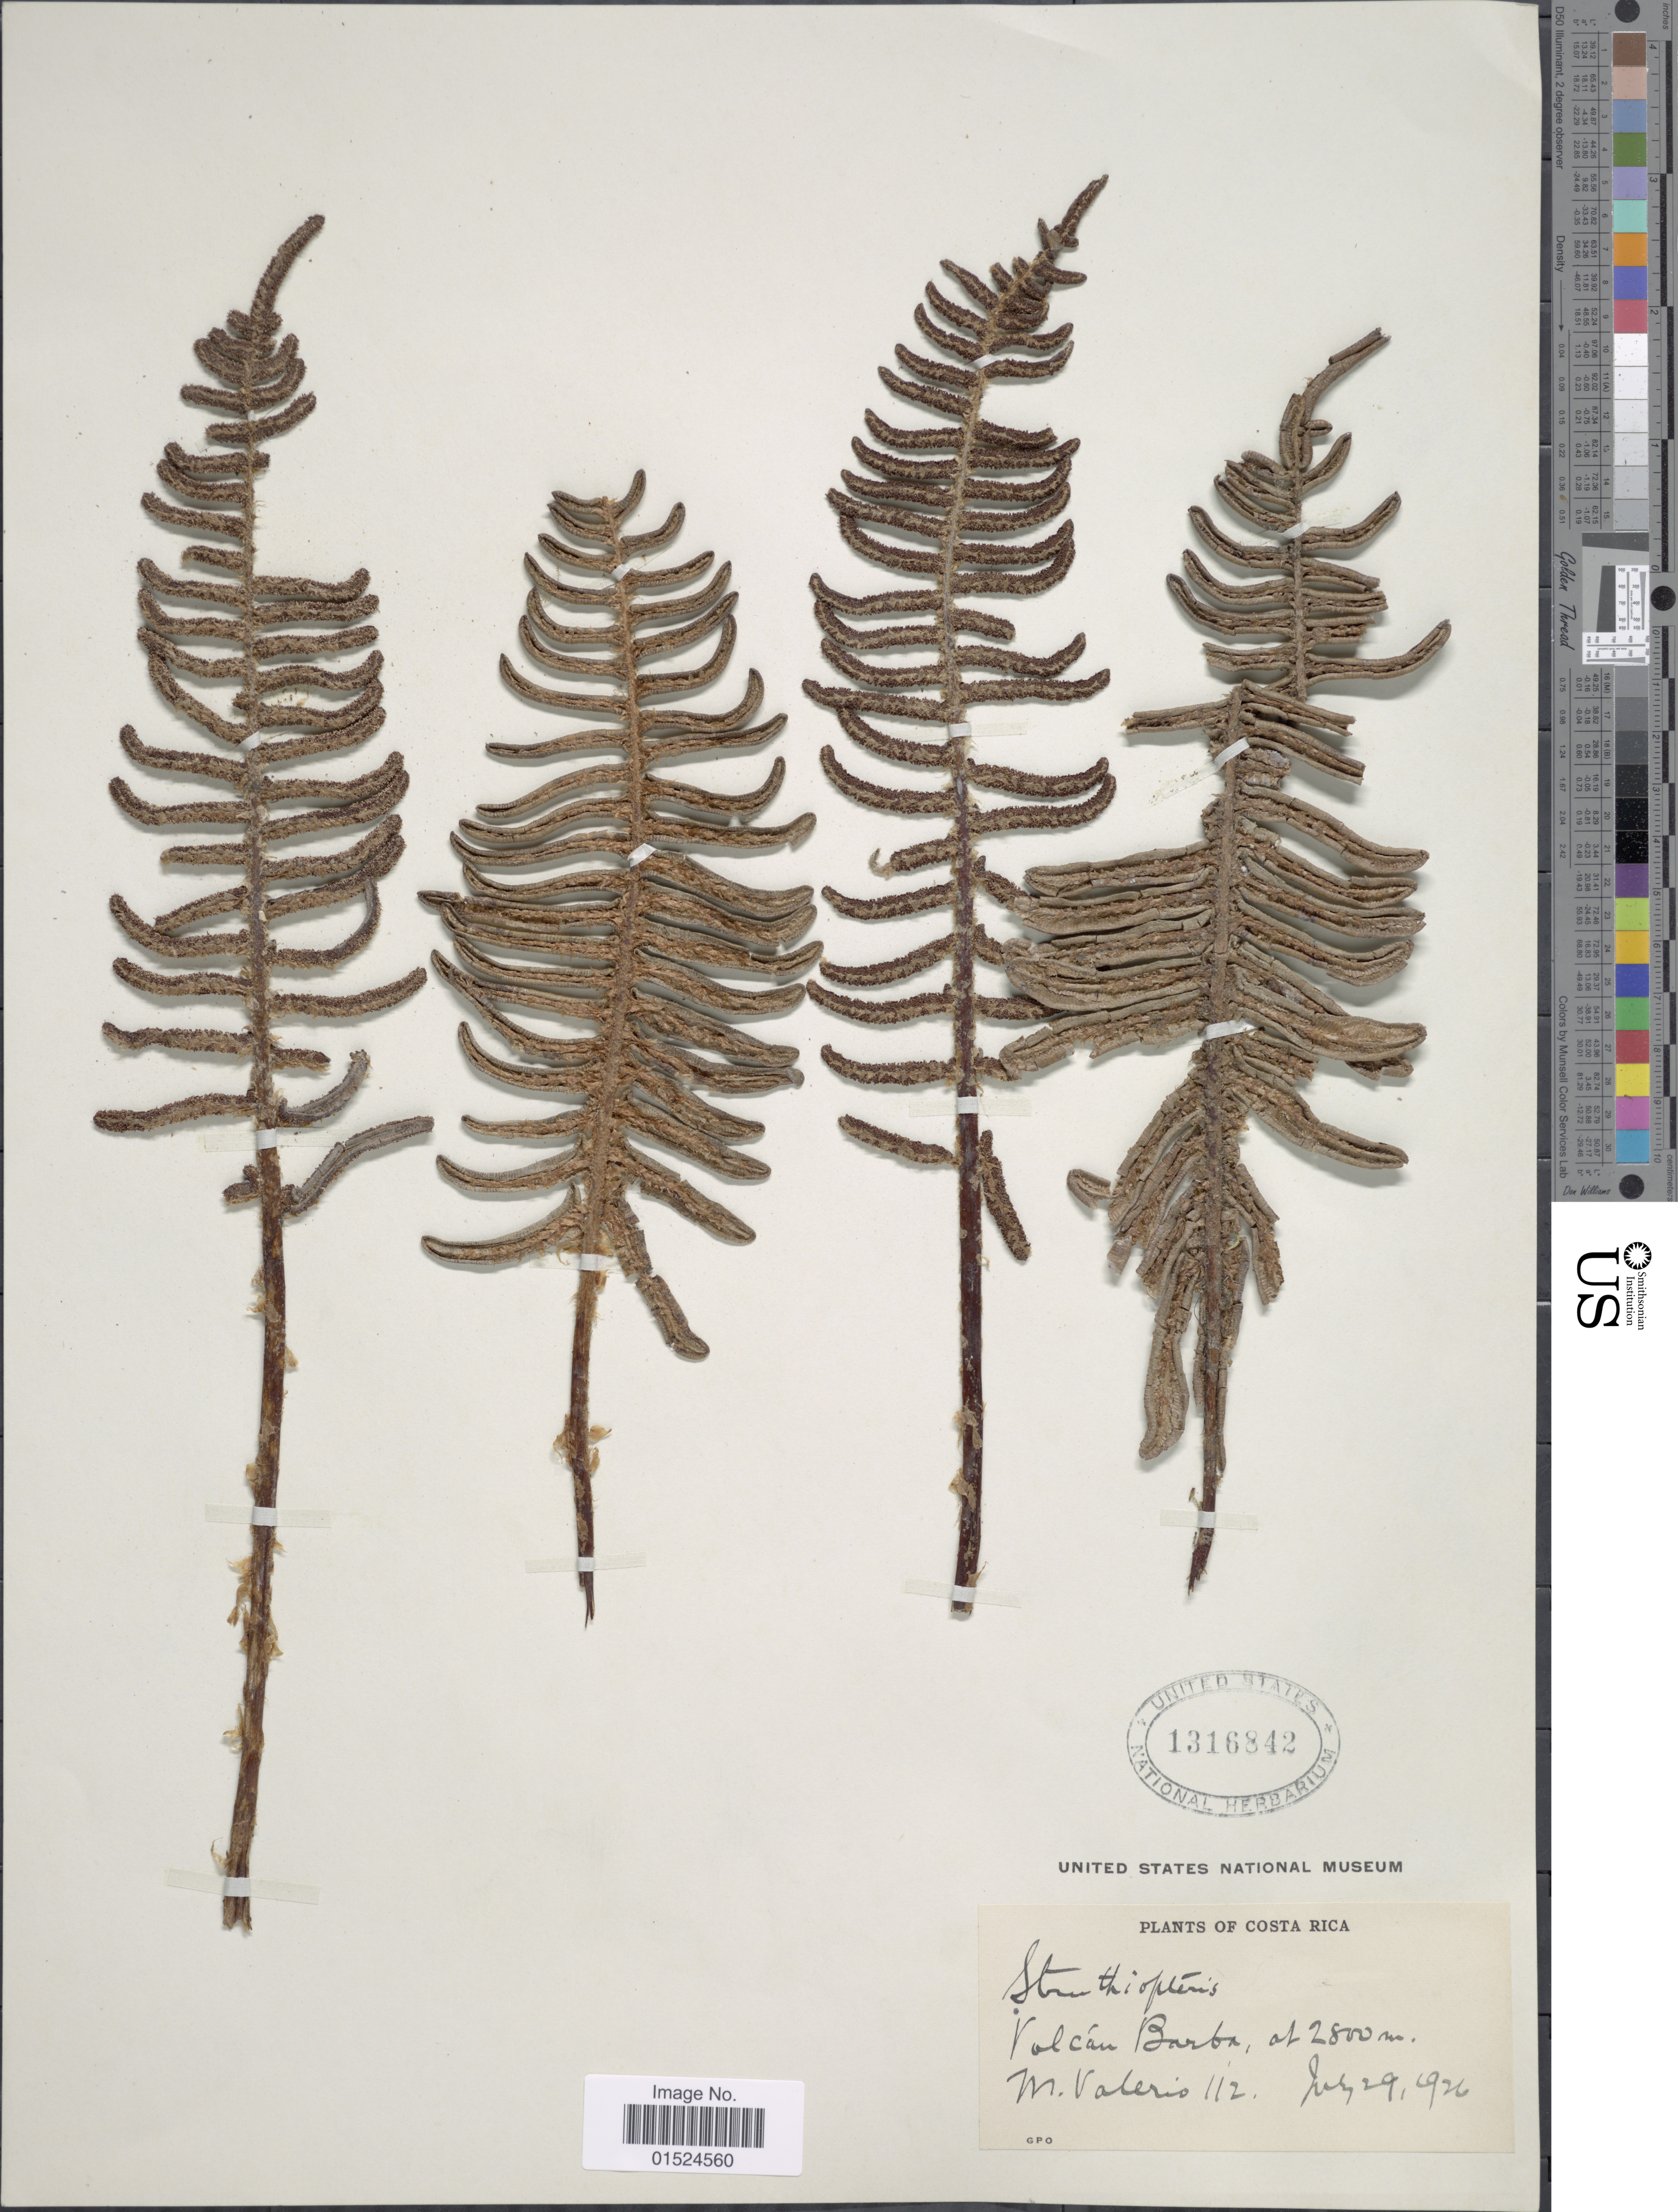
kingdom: Plantae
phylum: Tracheophyta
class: Polypodiopsida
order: Polypodiales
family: Blechnaceae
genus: Blechnum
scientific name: Blechnum sessilifolium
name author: (Klotzsch ex Christ) C. Chr.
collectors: M. Valerio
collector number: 112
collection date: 1926-07-29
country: Costa Rica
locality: Volcán Barba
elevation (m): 2800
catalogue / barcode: US 1316842